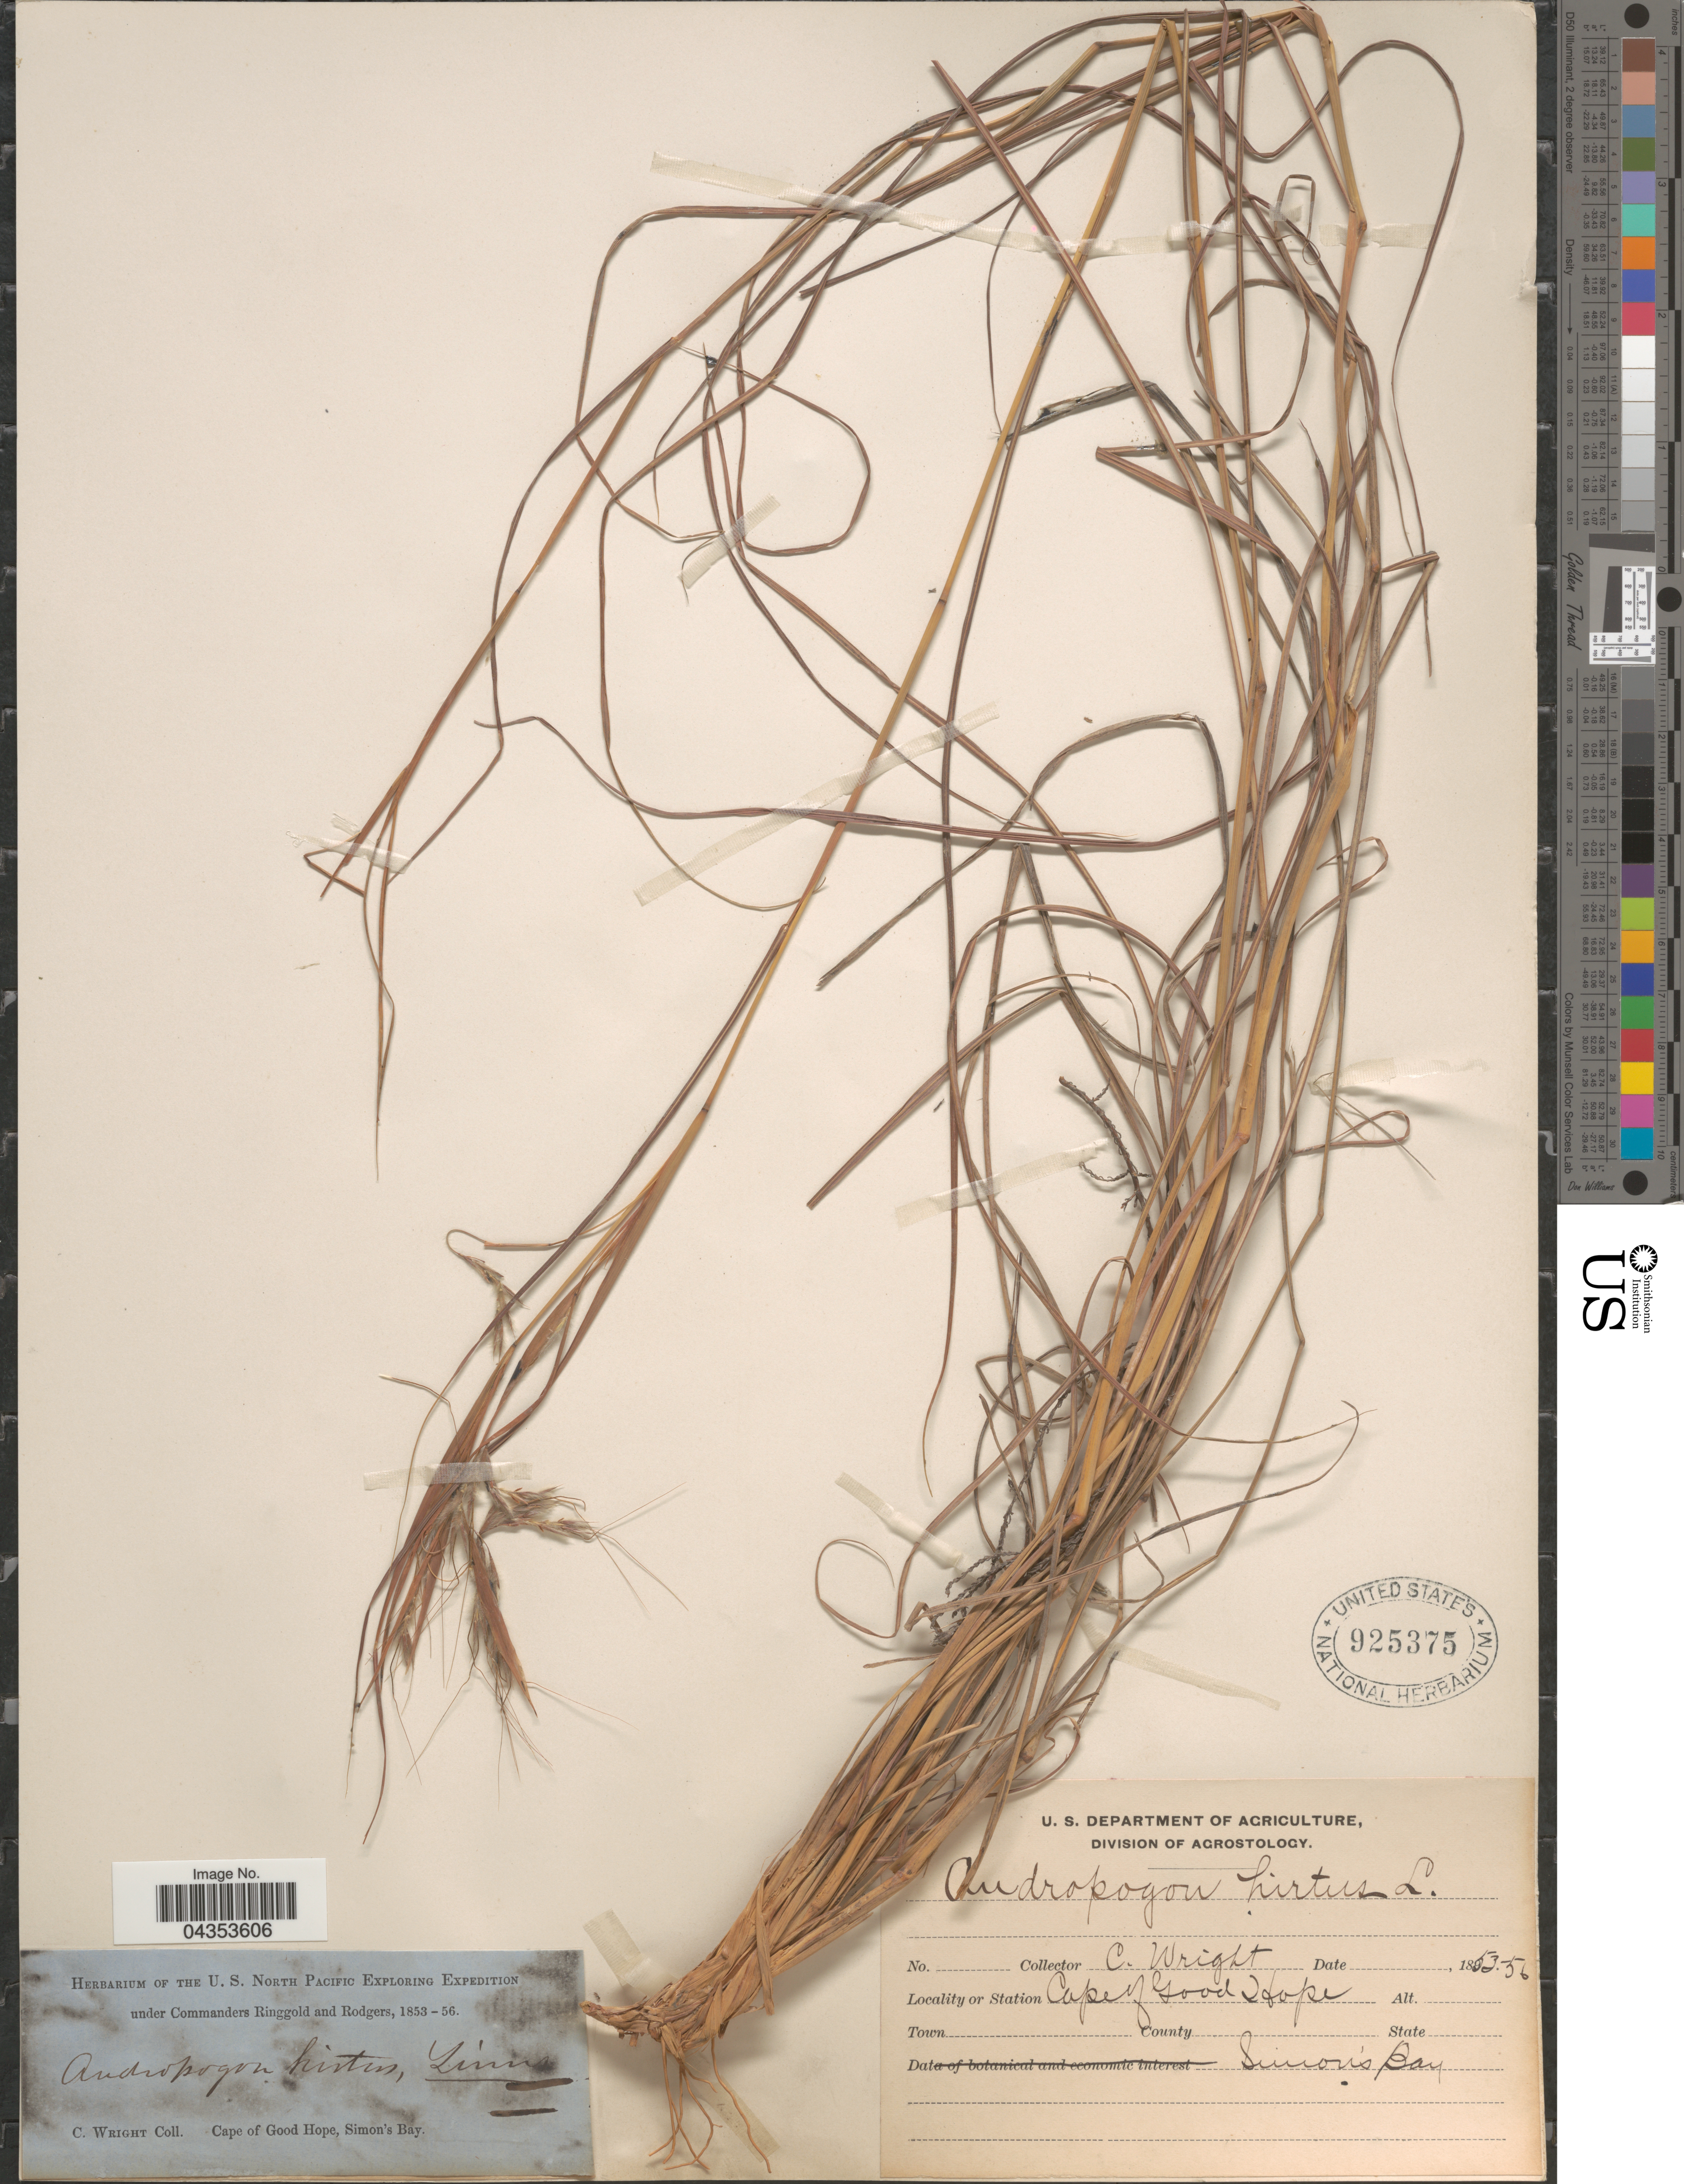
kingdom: Plantae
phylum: Tracheophyta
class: Liliopsida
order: Poales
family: Poaceae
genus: Hyparrhenia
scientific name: Hyparrhenia hirta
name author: (L.) Stapf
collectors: C. Wright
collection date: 1853/1856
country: South Africa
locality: Station Cape of Good Hope. The U.S. North Pacific Exploring Expedition under Commanders Ringgold and Rodgers, 1853-56. Simon's Bay.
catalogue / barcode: US 925375